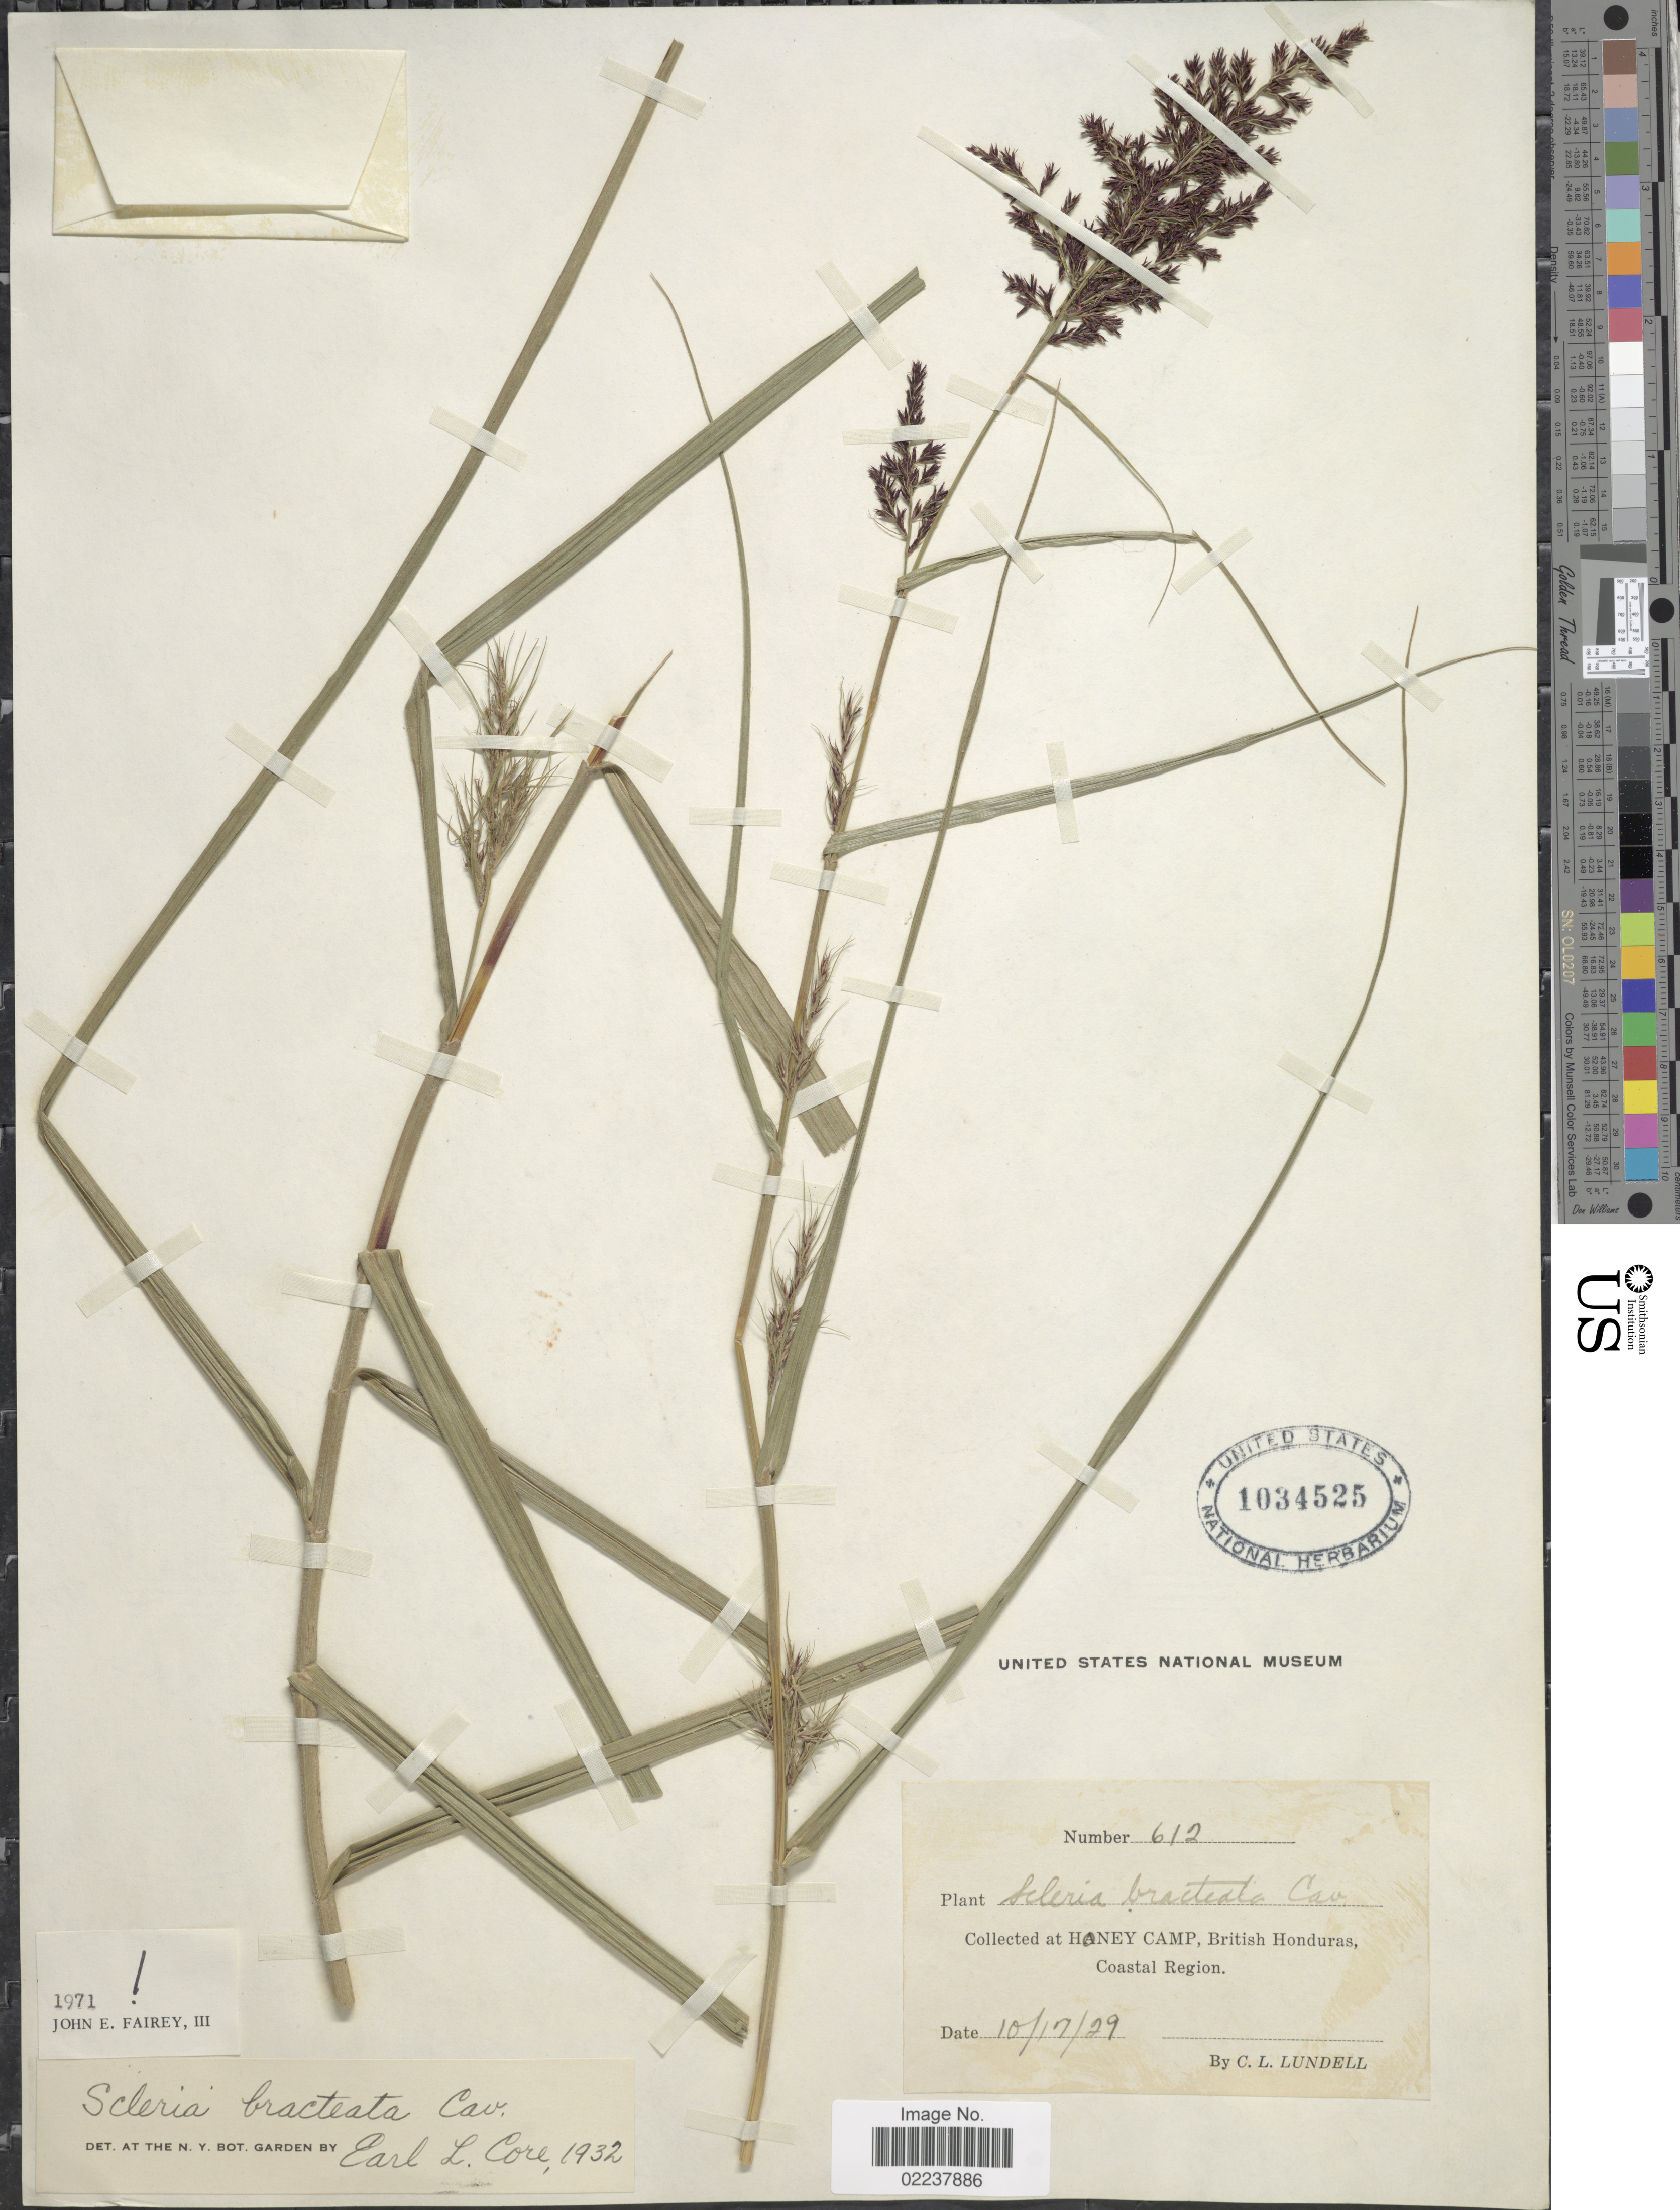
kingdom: Plantae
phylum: Tracheophyta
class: Liliopsida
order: Poales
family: Cyperaceae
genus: Scleria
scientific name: Scleria bracteata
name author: Cav.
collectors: C. L. Lundell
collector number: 612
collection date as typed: Transcribed d/m/y: 17/10/29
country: Belize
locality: Honey Camp, British Honduras, Coastal Region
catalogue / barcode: US 1034525